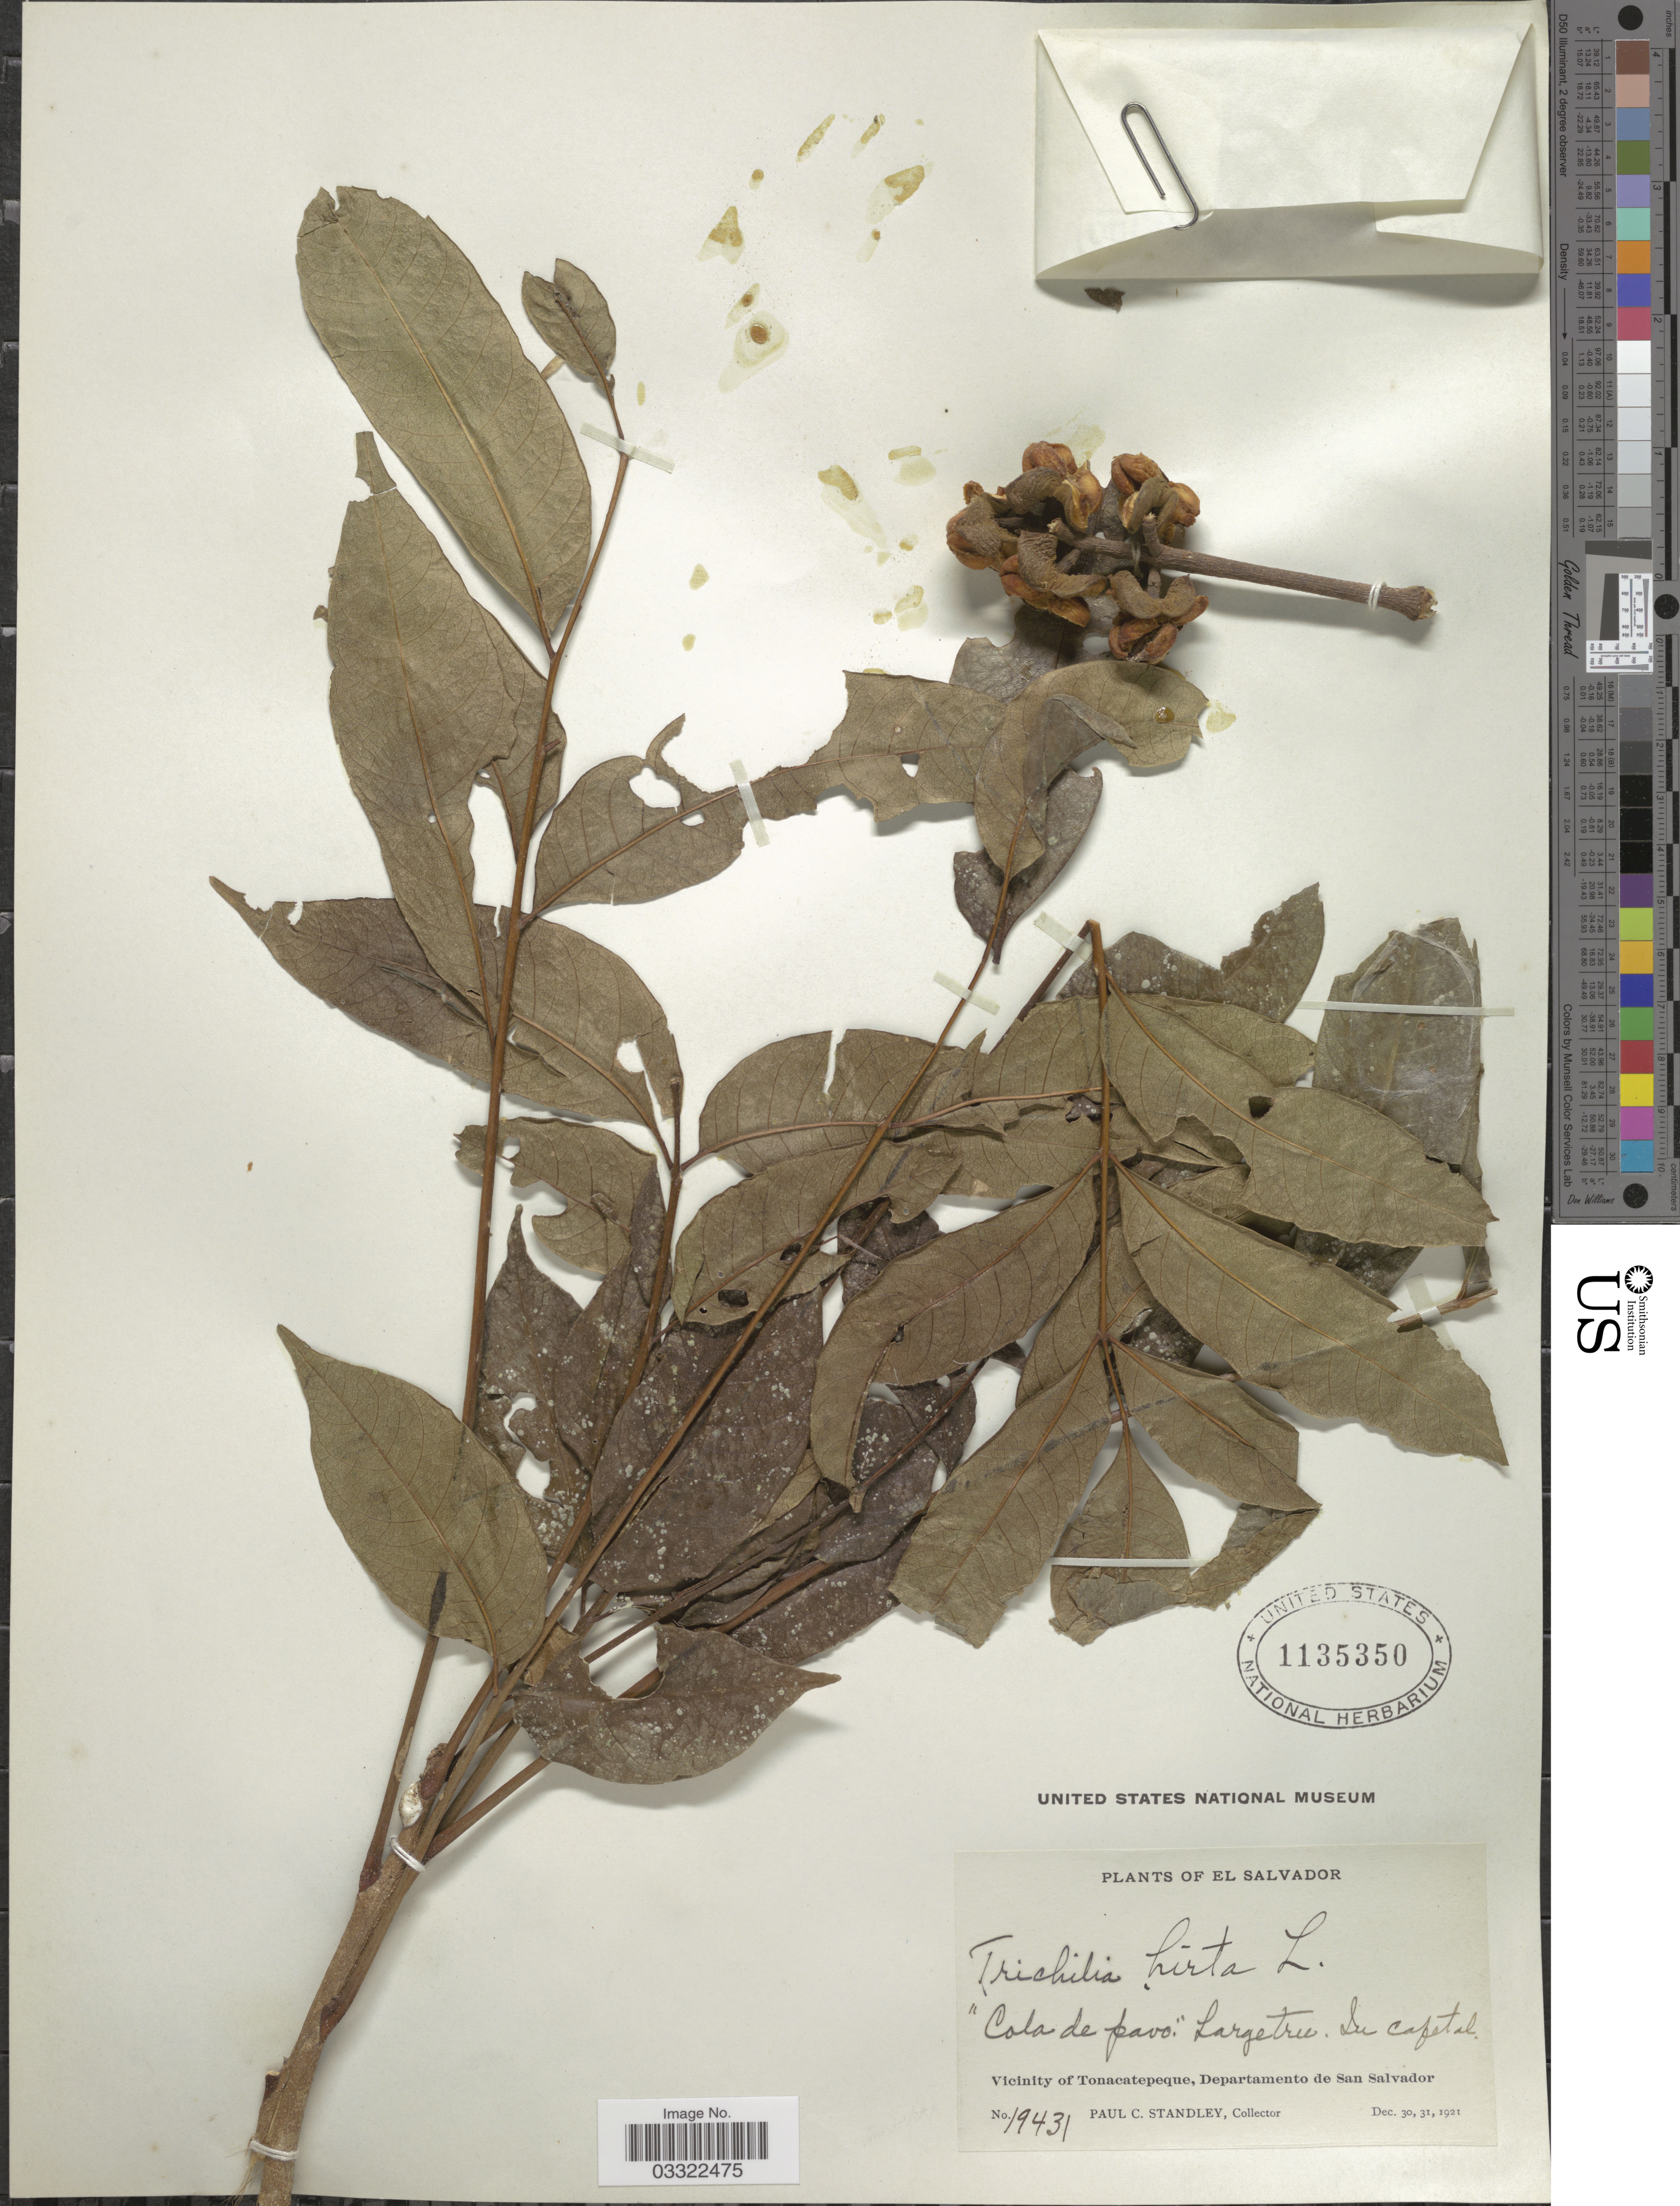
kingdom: Plantae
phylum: Tracheophyta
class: Magnoliopsida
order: Sapindales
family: Meliaceae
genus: Trichilia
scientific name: Trichilia hirta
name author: L.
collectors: P. C. Standley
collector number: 19431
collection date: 1921-12-30/1921-12-31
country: El Salvador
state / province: San Salvador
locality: Vicinity of Tonacatepeque, Departamento de San Salvador.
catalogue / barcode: US 1135350